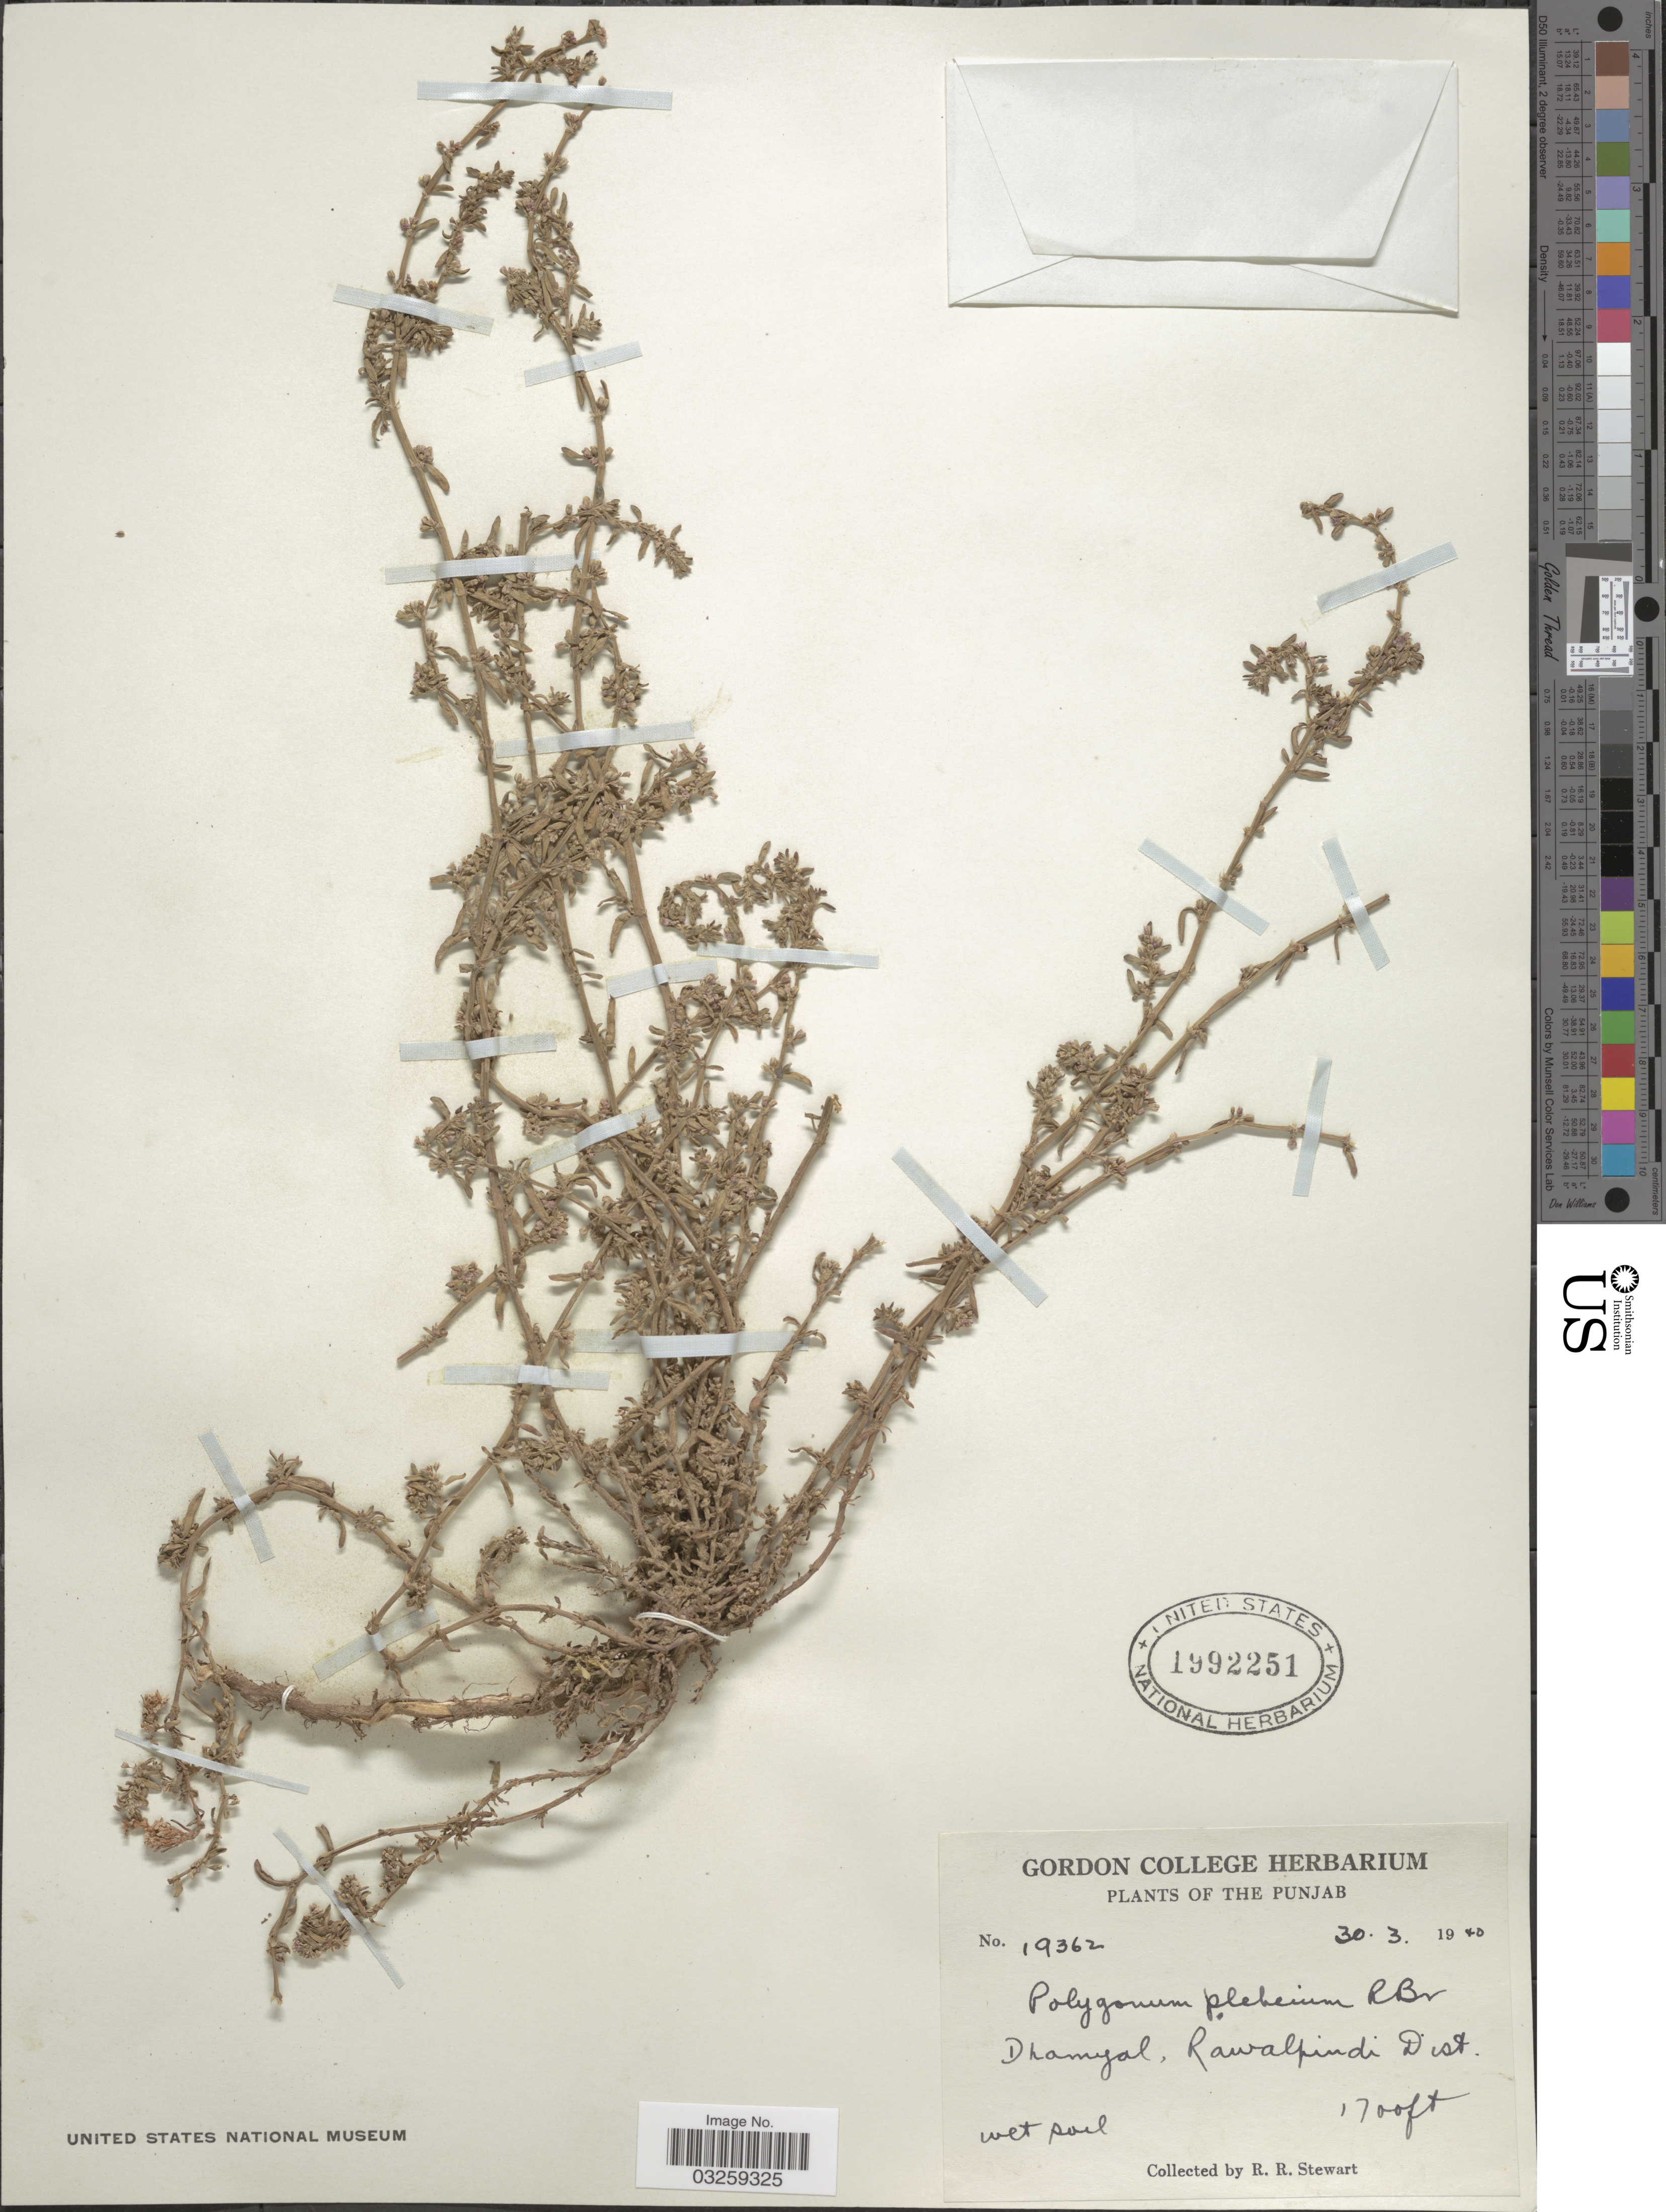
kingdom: Plantae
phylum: Tracheophyta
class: Magnoliopsida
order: Caryophyllales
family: Polygonaceae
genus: Polygonum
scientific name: Polygonum plebeium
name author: R. Br.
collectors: R. Stewart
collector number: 19362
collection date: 1940-03-30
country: Pakistan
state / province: Punjab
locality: Dhamyal, Rawalpindi Dist.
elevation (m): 518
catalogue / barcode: US 1992251